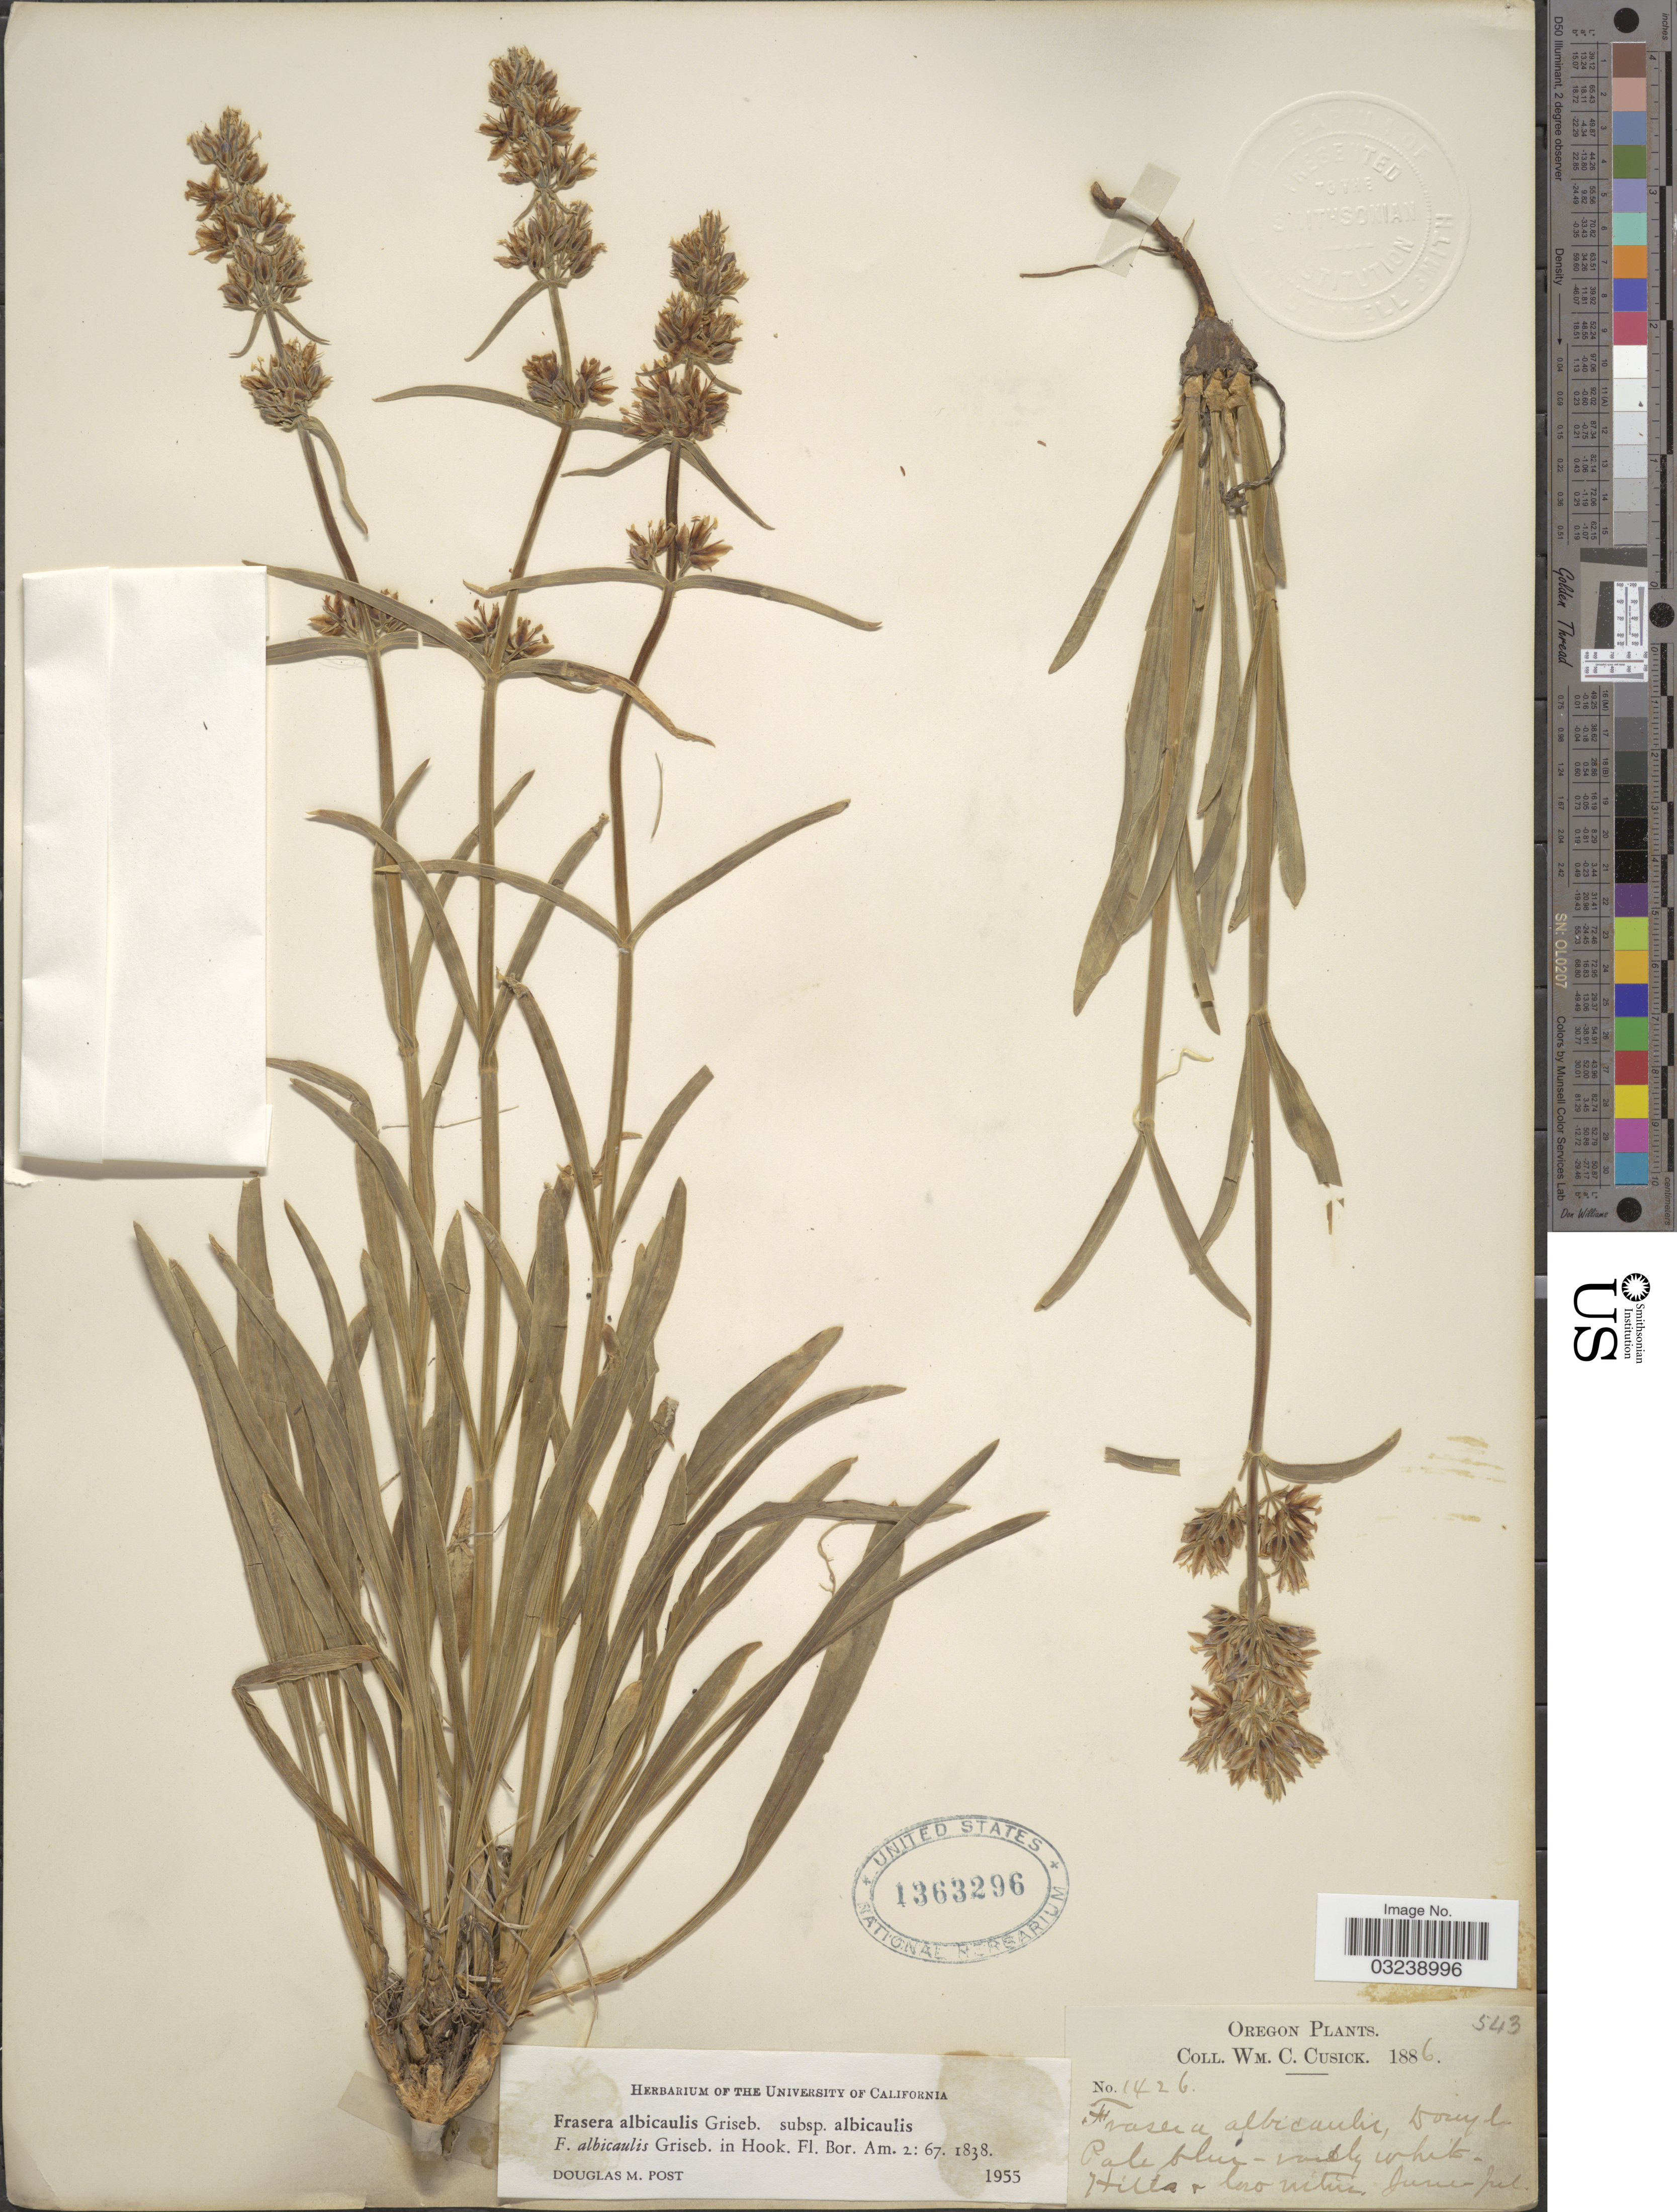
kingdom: Plantae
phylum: Tracheophyta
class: Magnoliopsida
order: Gentianales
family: Gentianaceae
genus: Frasera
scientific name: Frasera albicaulis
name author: Griseb.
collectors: W. C. Cusick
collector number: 1426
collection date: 1886-06/1886-07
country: United States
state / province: Oregon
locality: Hills & low mtns.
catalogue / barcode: US 1363296